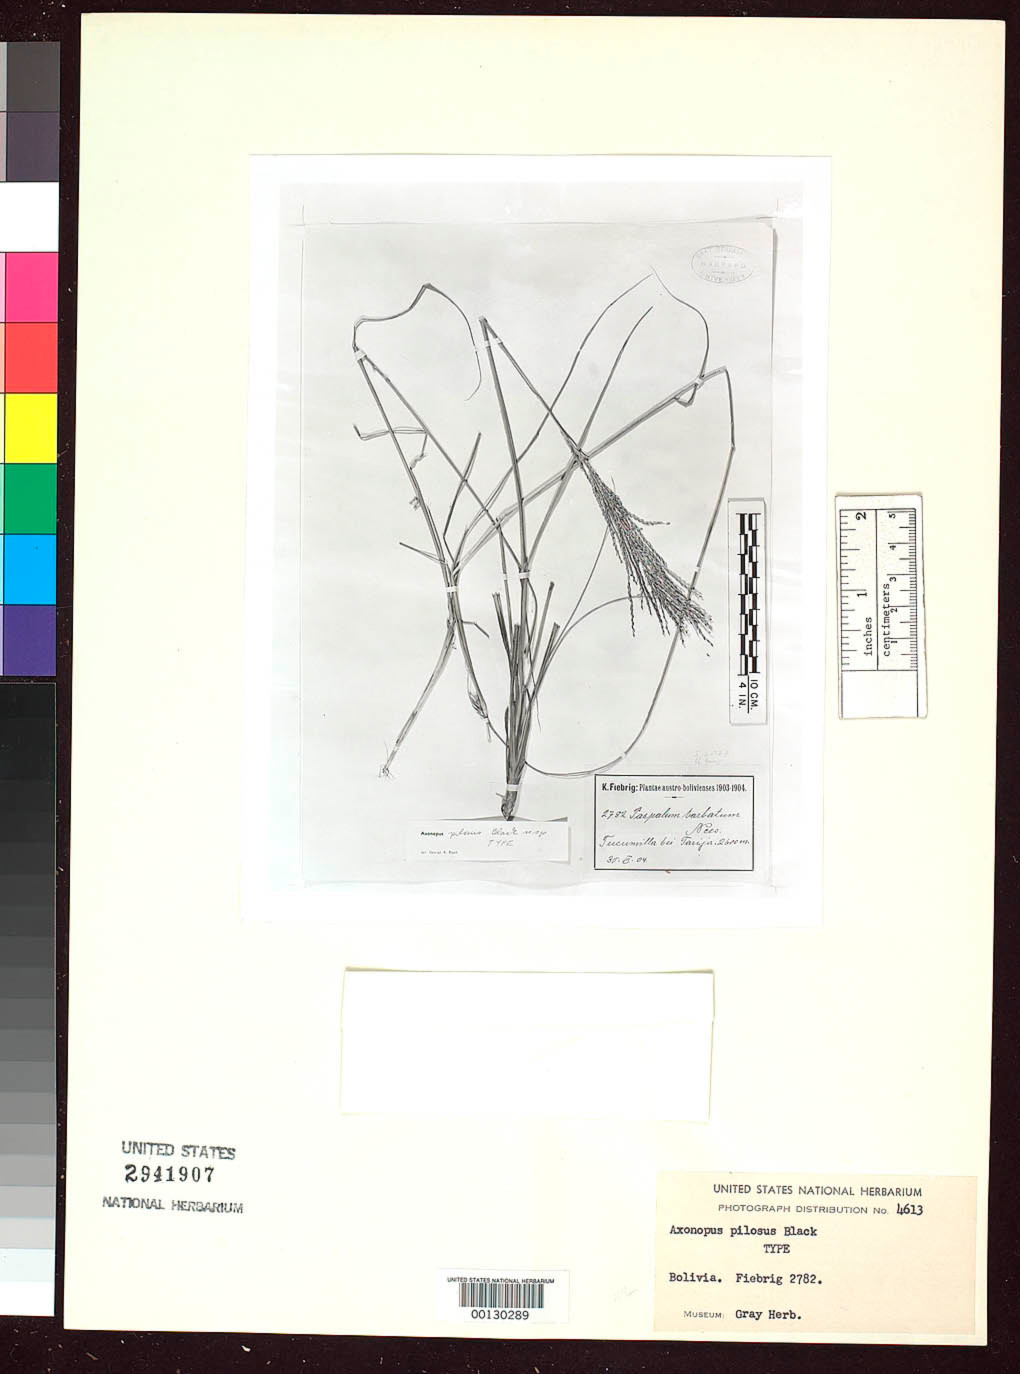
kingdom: Plantae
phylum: Tracheophyta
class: Liliopsida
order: Poales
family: Poaceae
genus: Axonopus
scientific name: Axonopus pilosus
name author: G.A. Black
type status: Type Fragment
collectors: K. Fiebrig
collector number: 2782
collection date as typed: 30 Mar 1904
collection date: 1904-03-30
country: Bolivia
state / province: Tarija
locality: Tucumilla bei Tarija.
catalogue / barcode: US 2941907